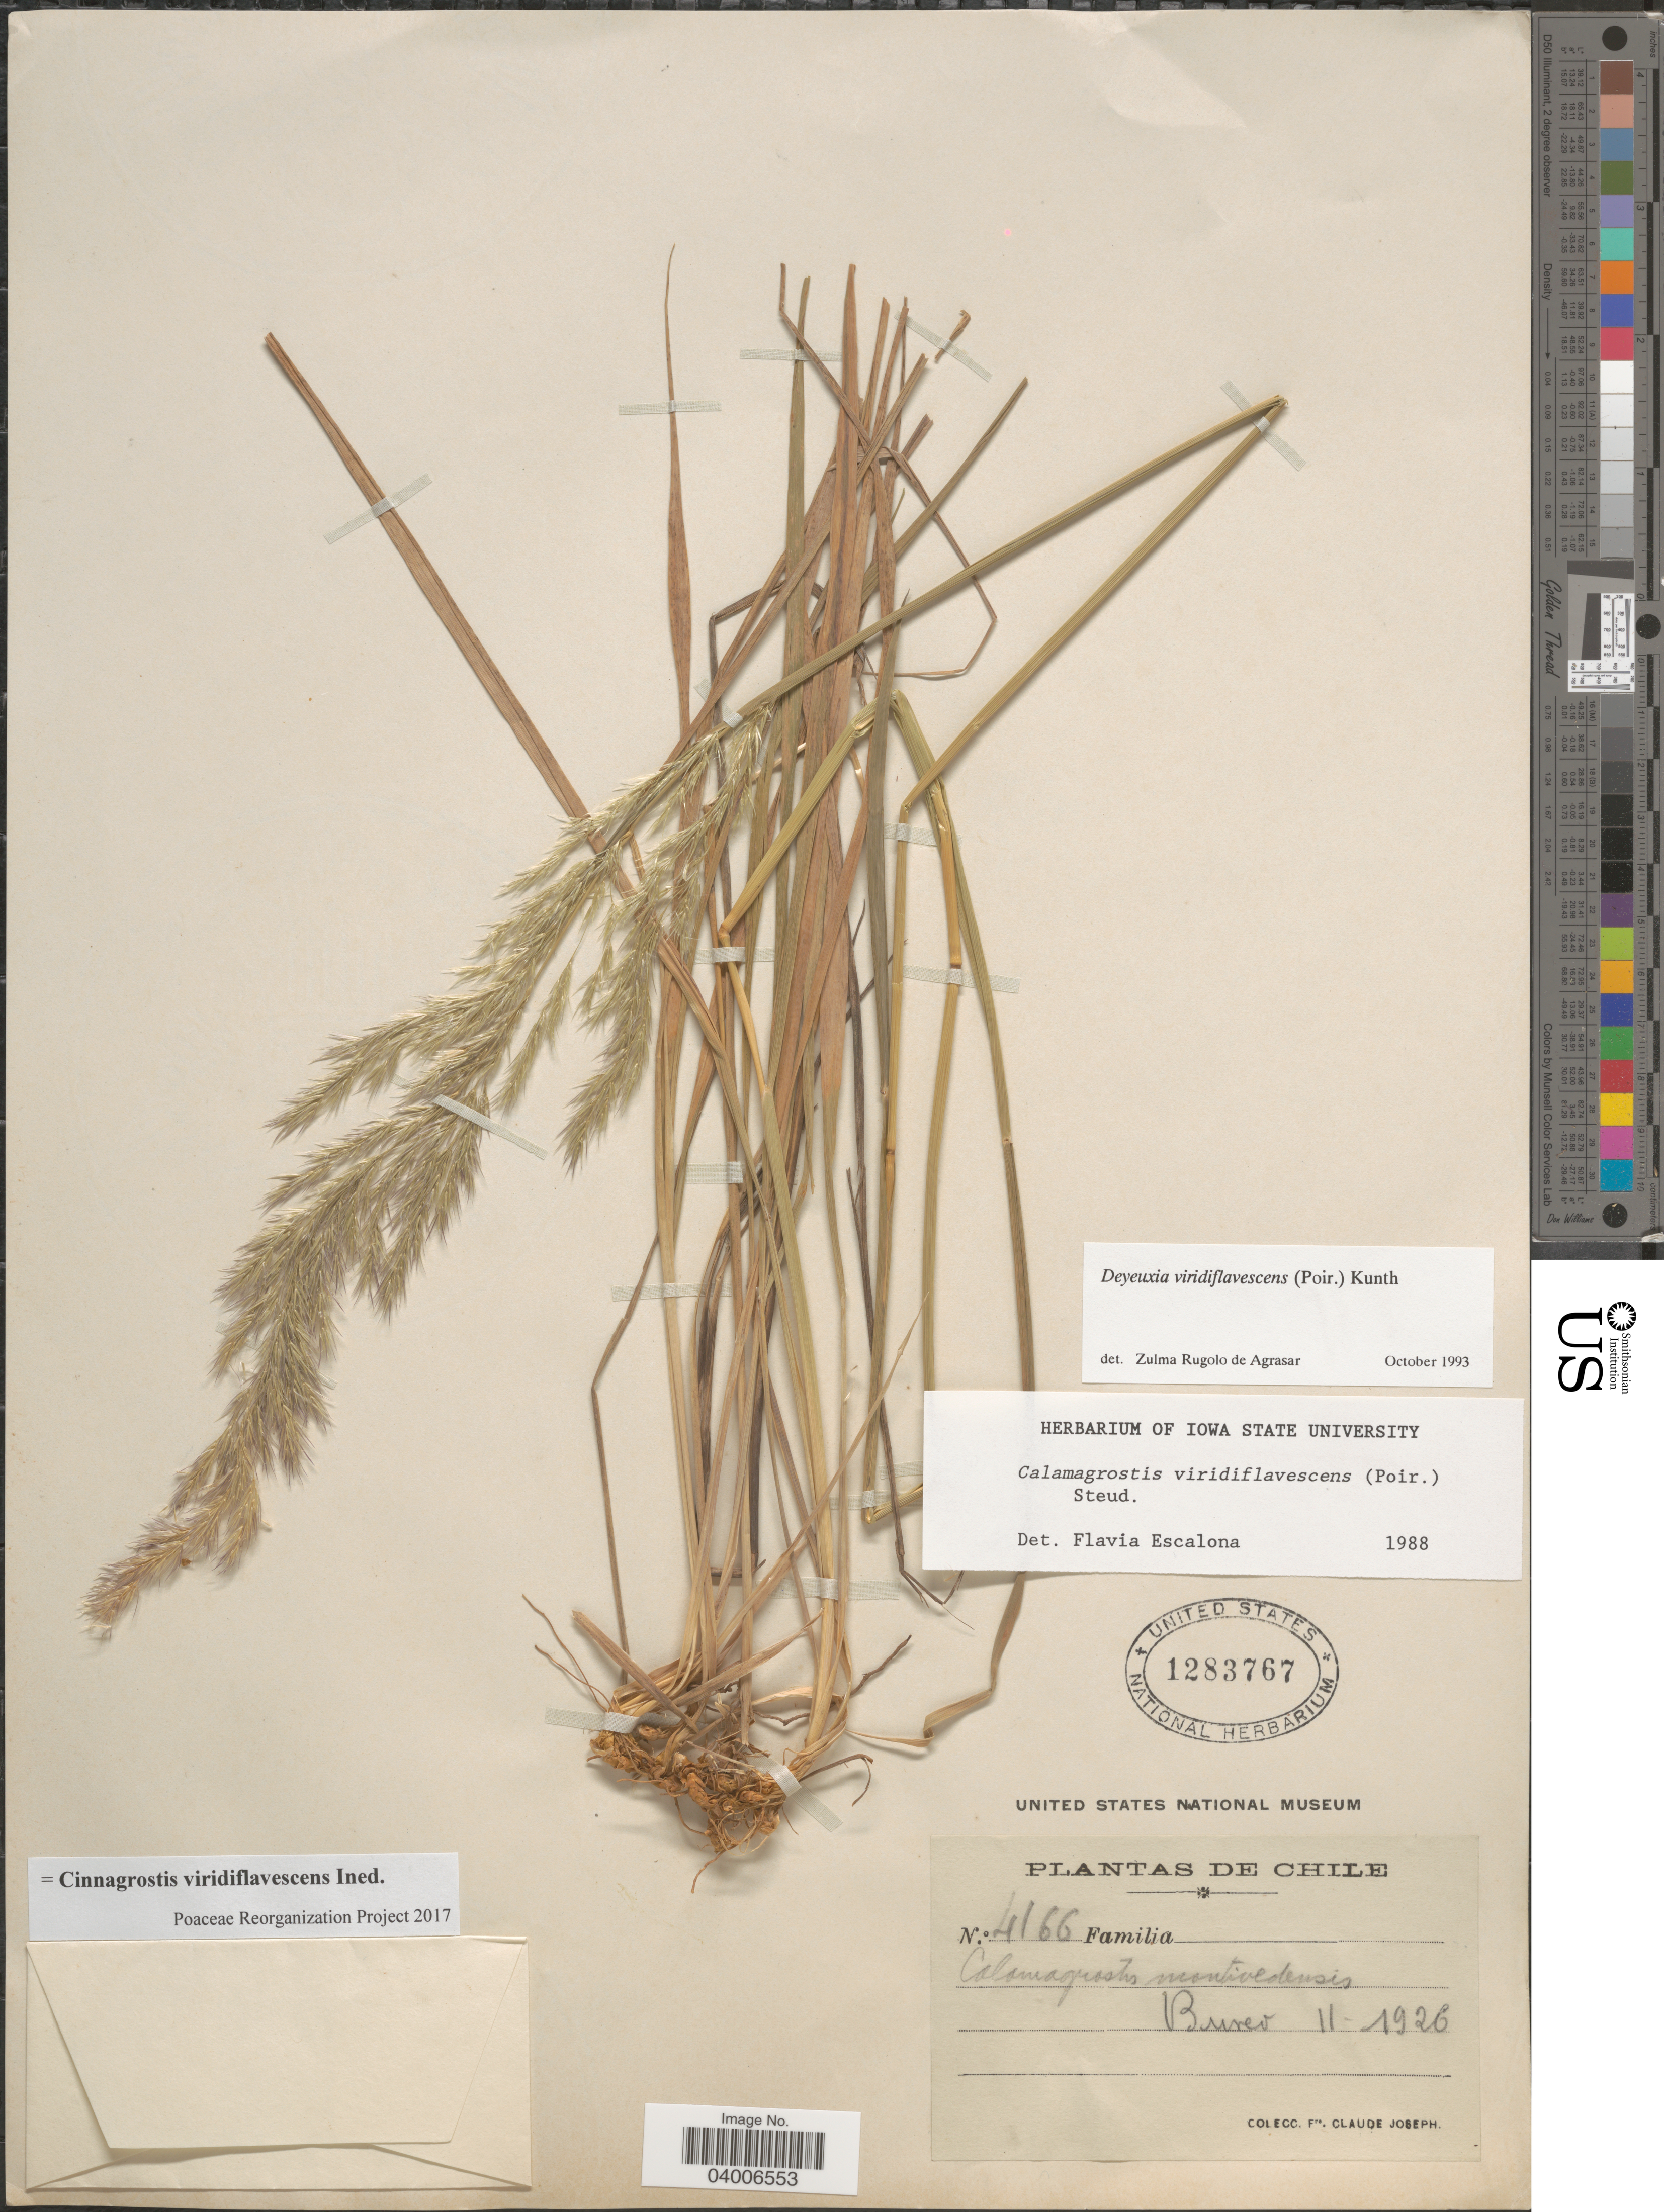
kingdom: Plantae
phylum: Tracheophyta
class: Liliopsida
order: Poales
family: Poaceae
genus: Cinnagrostis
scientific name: Cinnagrostis viridiflavescens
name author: (Poir.) P.M. Peterson et al.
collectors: Bro. Claude-Joseph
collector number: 4166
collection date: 1926-11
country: Chile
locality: Bureo.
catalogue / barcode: US 1283767